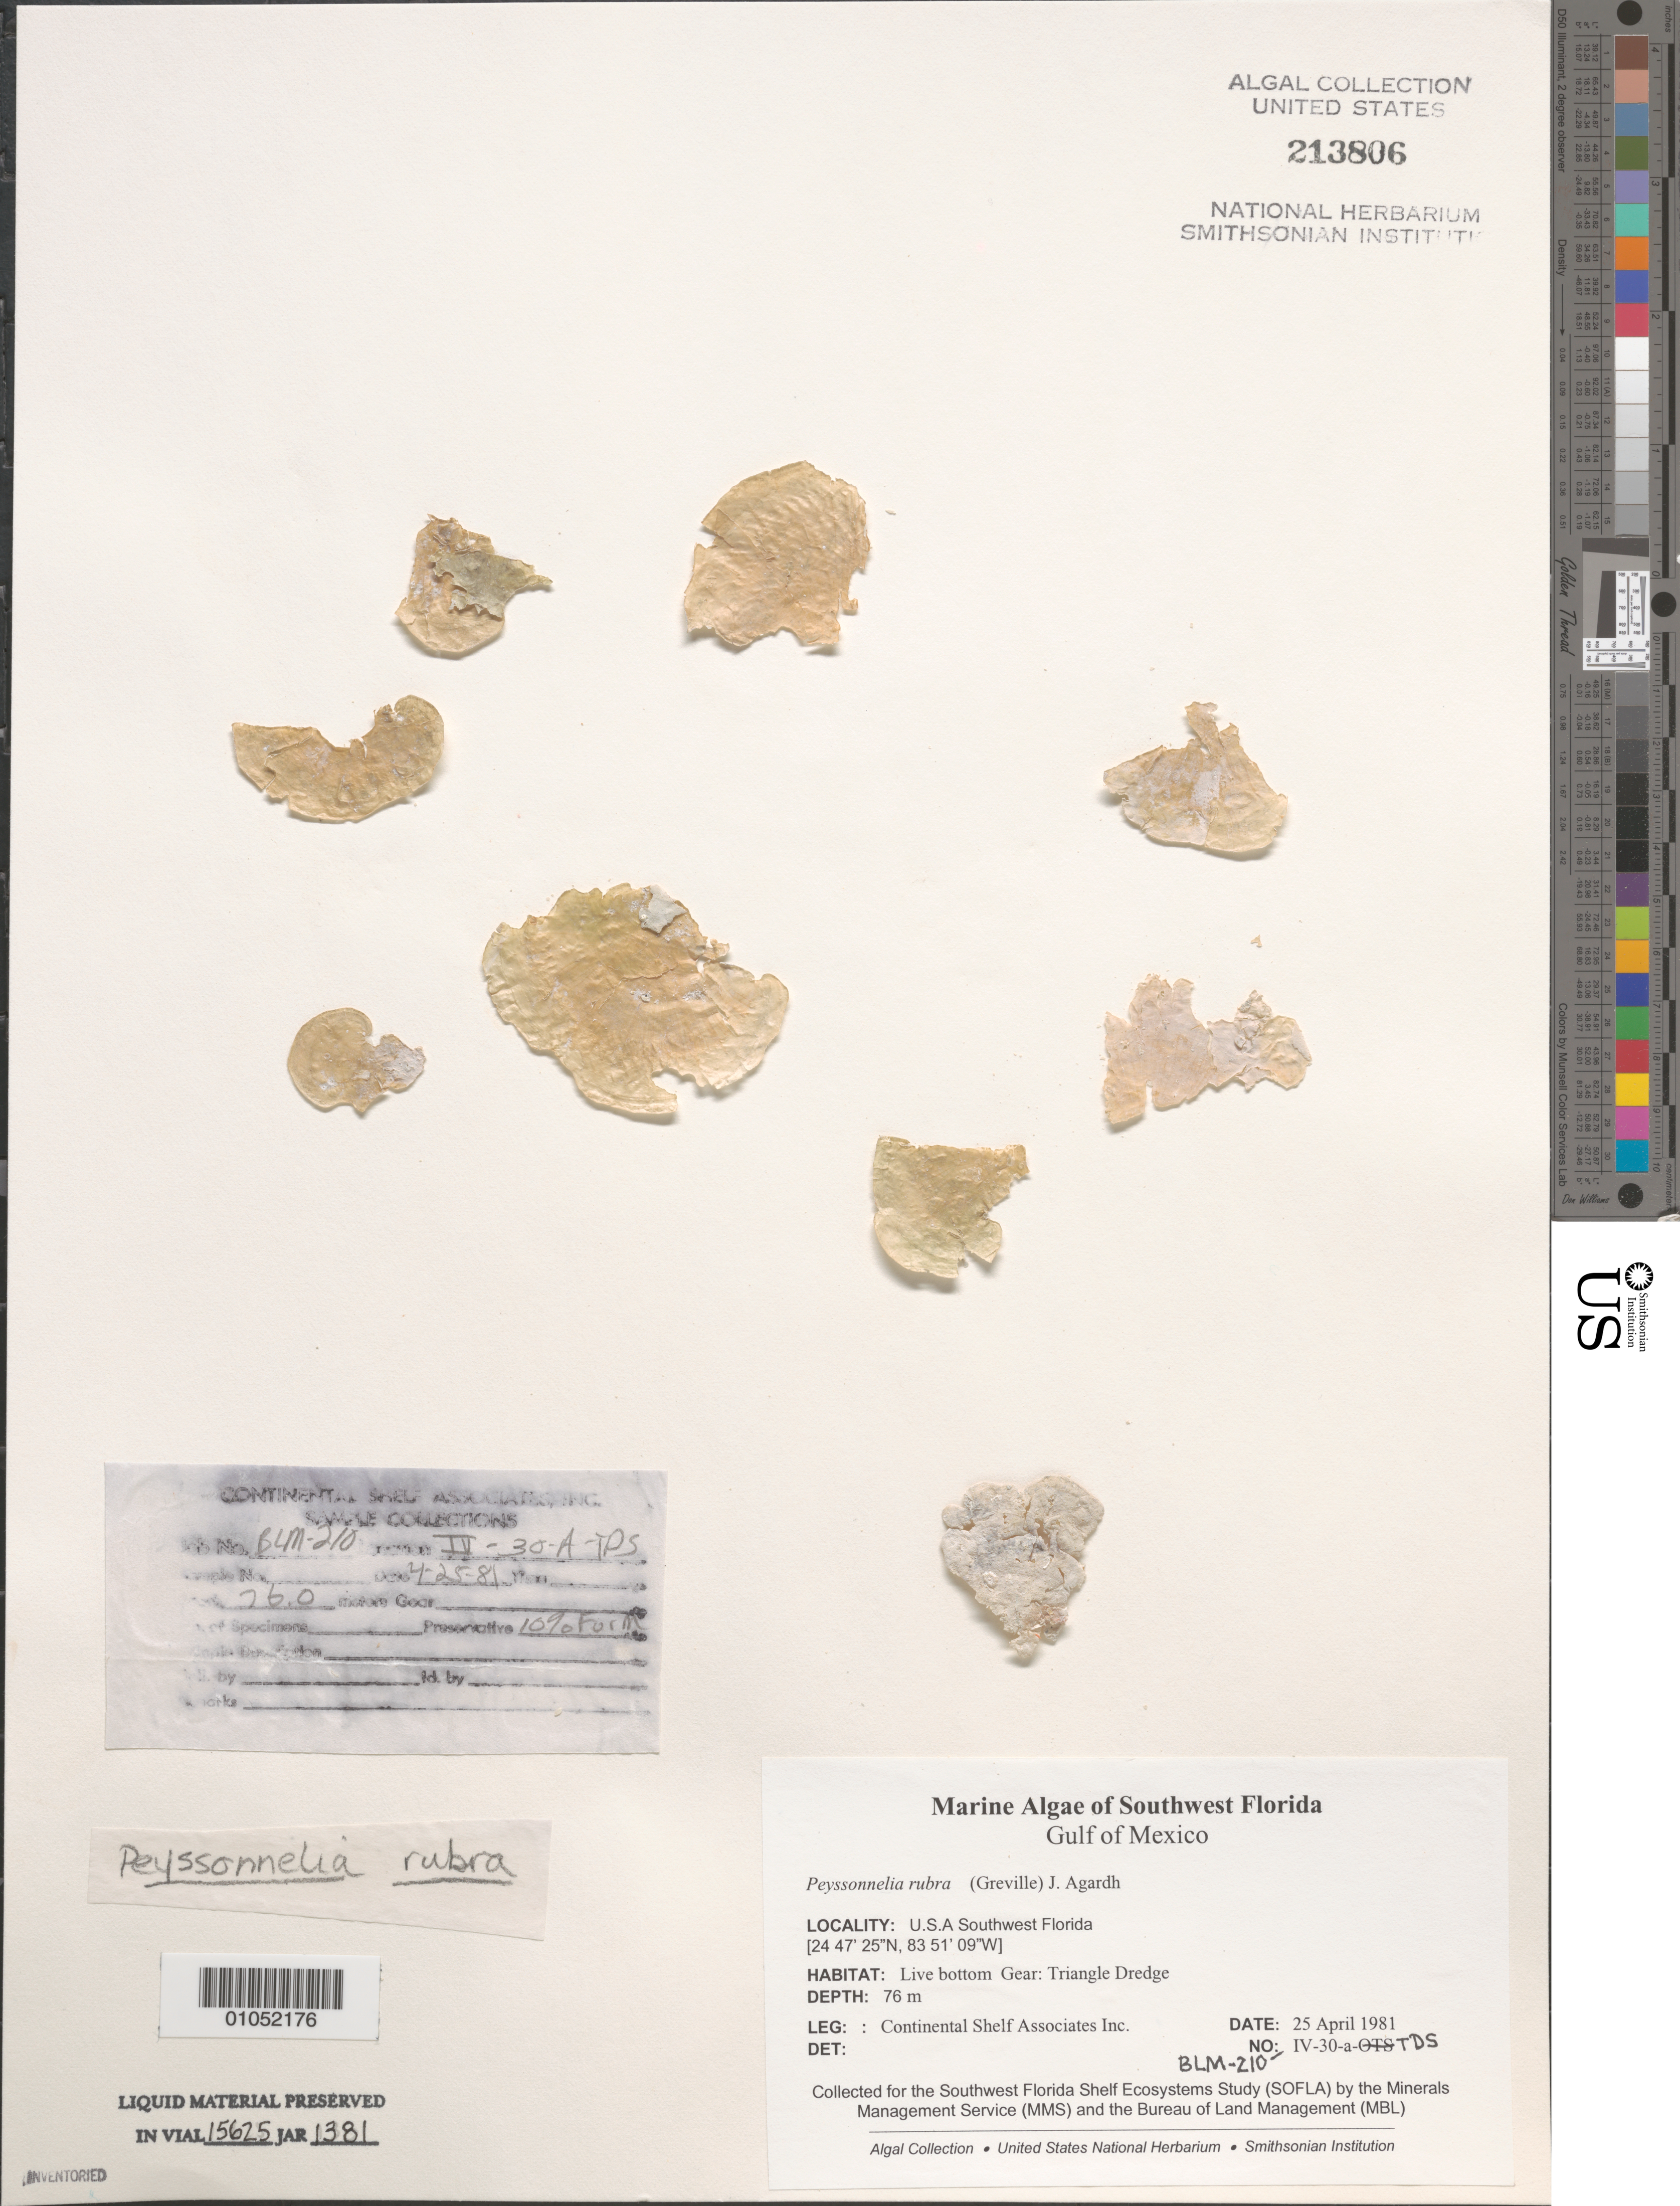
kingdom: Plantae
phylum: Rhodophyta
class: Florideophyceae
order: Peyssonneliales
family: Peyssonneliaceae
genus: Peyssonnelia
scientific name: Peyssonnelia rubra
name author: (Grev.) J. Agardh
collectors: Continental Shelf Associates for the MMS/BLM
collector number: BLM-210-IV-30-A-TDS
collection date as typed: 25 Apr 1981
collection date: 1981-04-25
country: United States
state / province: Florida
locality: Gulf of Mexico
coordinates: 24 47'25"N, 83 51'09"W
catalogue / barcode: US 213806